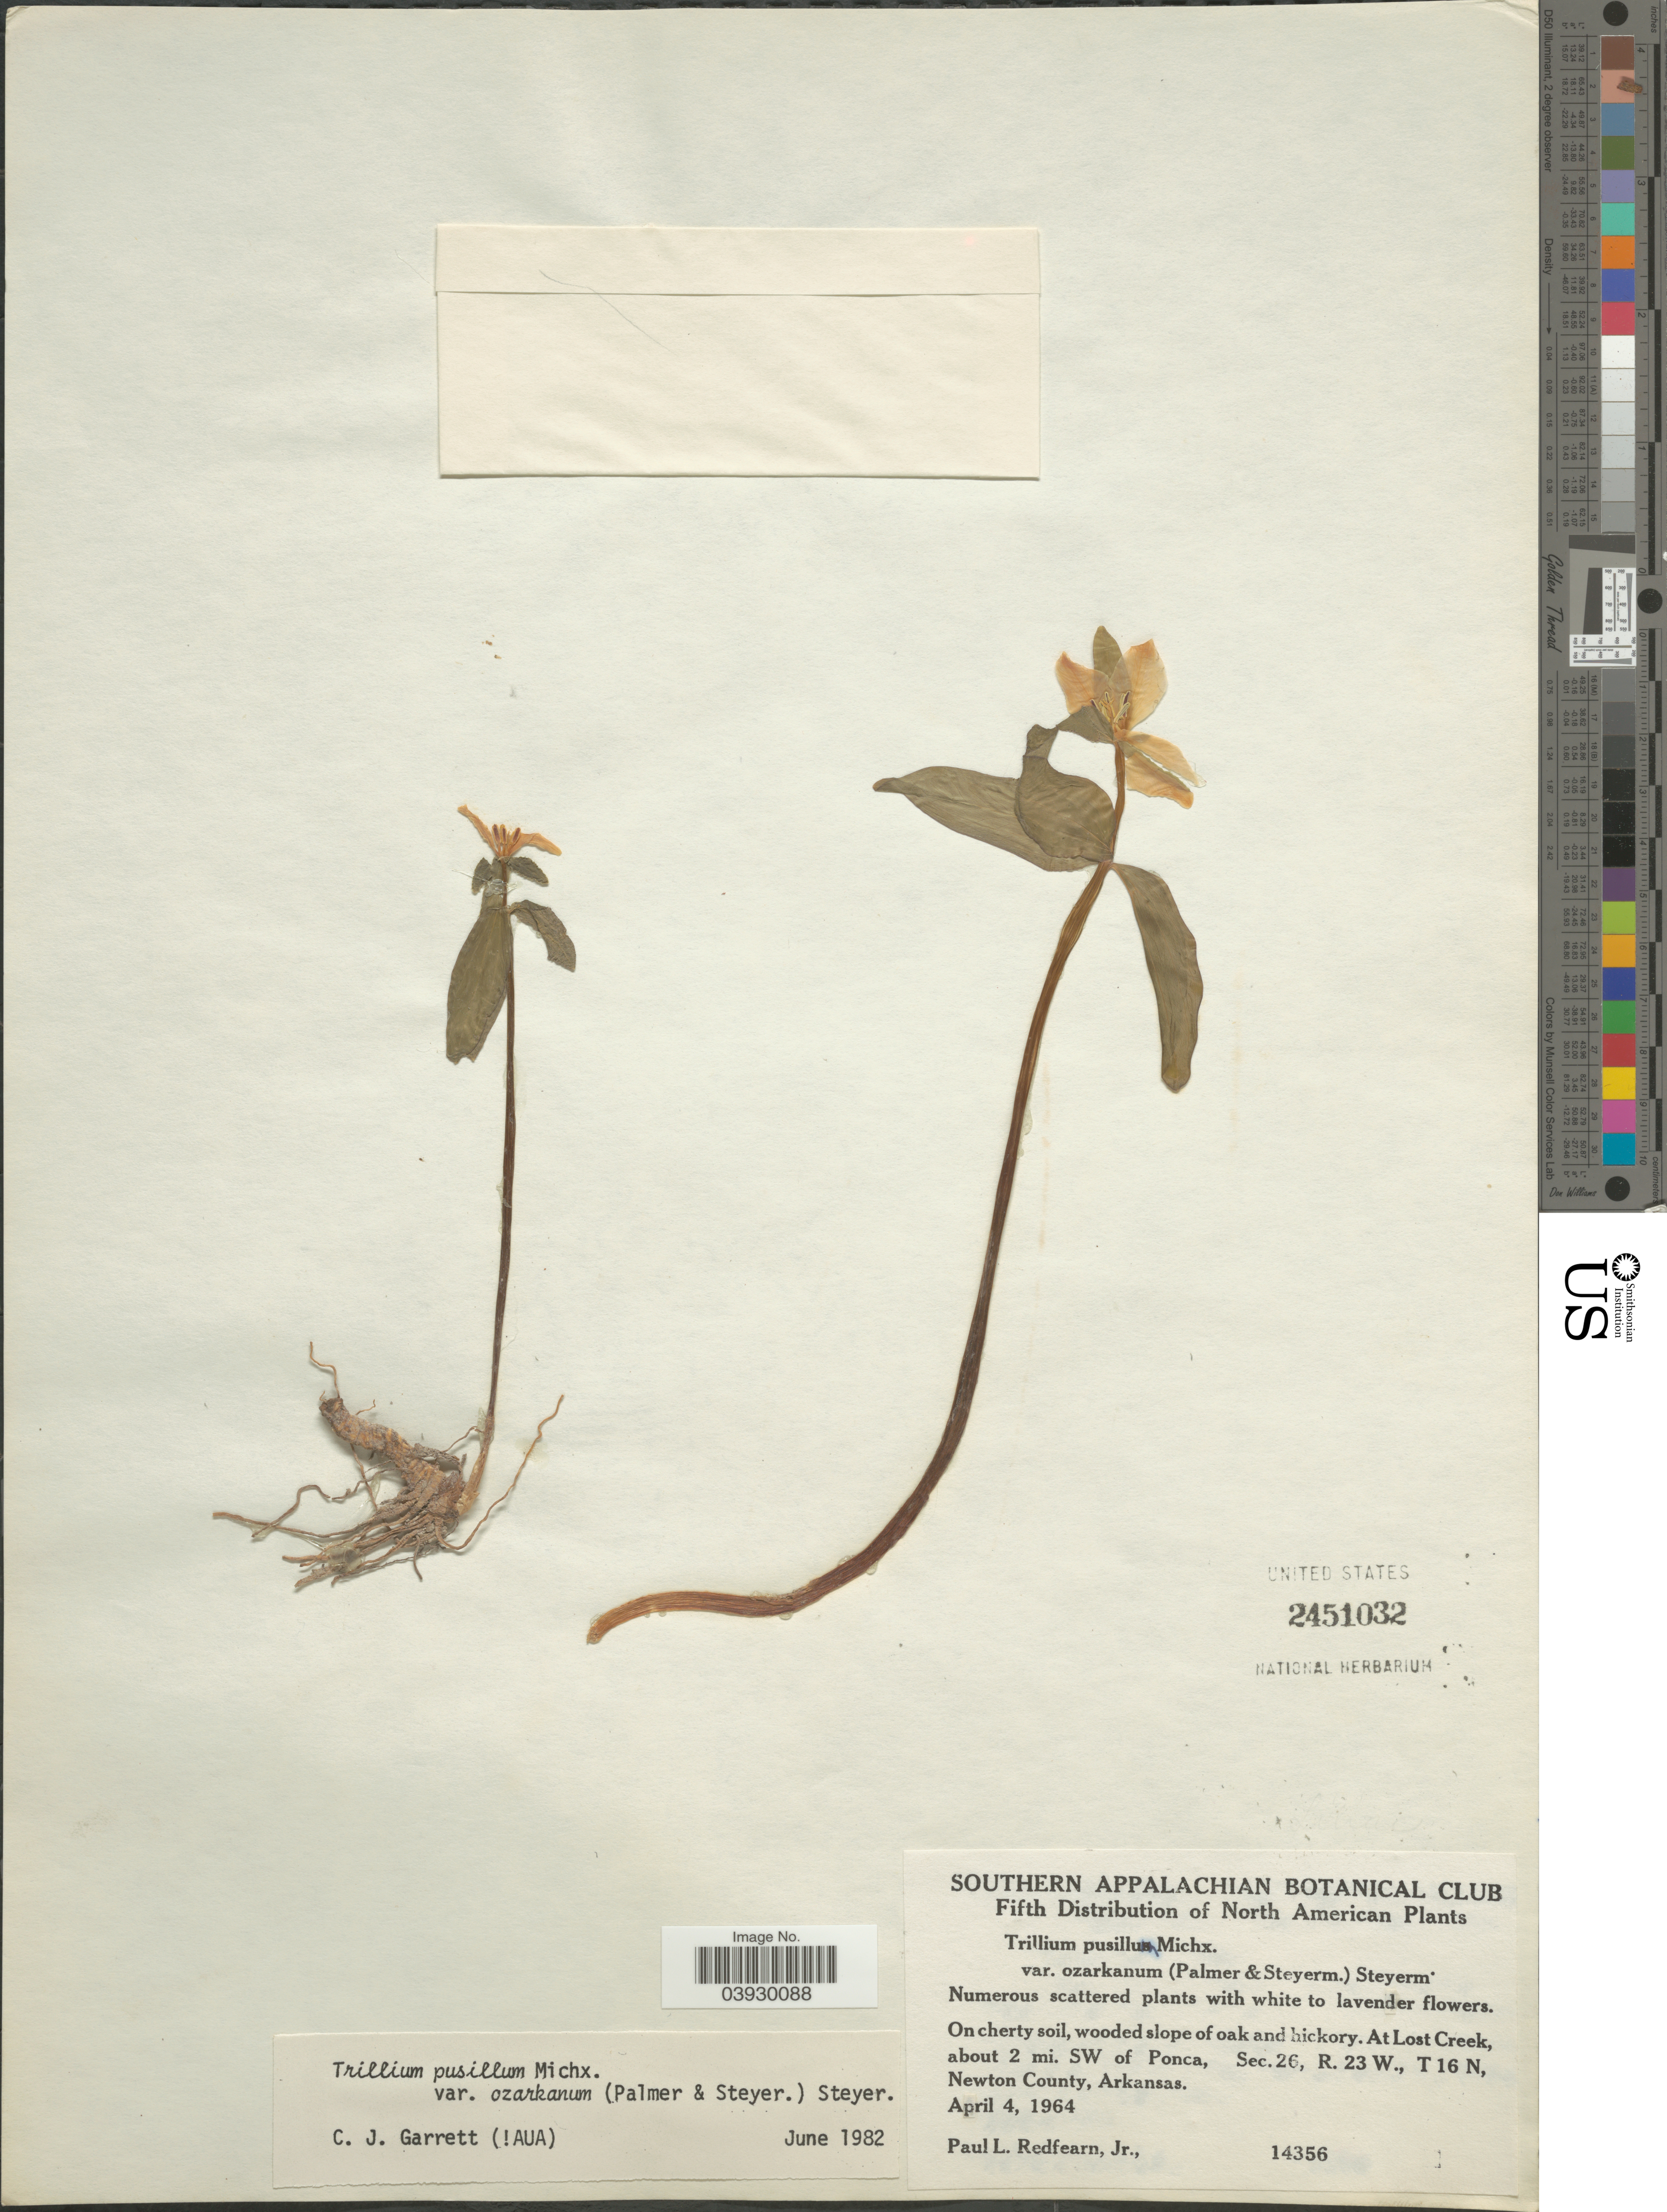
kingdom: Plantae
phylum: Tracheophyta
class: Liliopsida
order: Liliales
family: Melanthiaceae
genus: Trillium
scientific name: Trillium pusillum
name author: Michx.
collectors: P. Redfearn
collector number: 14356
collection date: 1964-04-04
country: United States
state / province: Arkansas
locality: At Lost Creek, about 2 mi. SW of Ponca, Sec.26, R. 23 W., T 16 N, Newton County.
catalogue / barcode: US 2451032